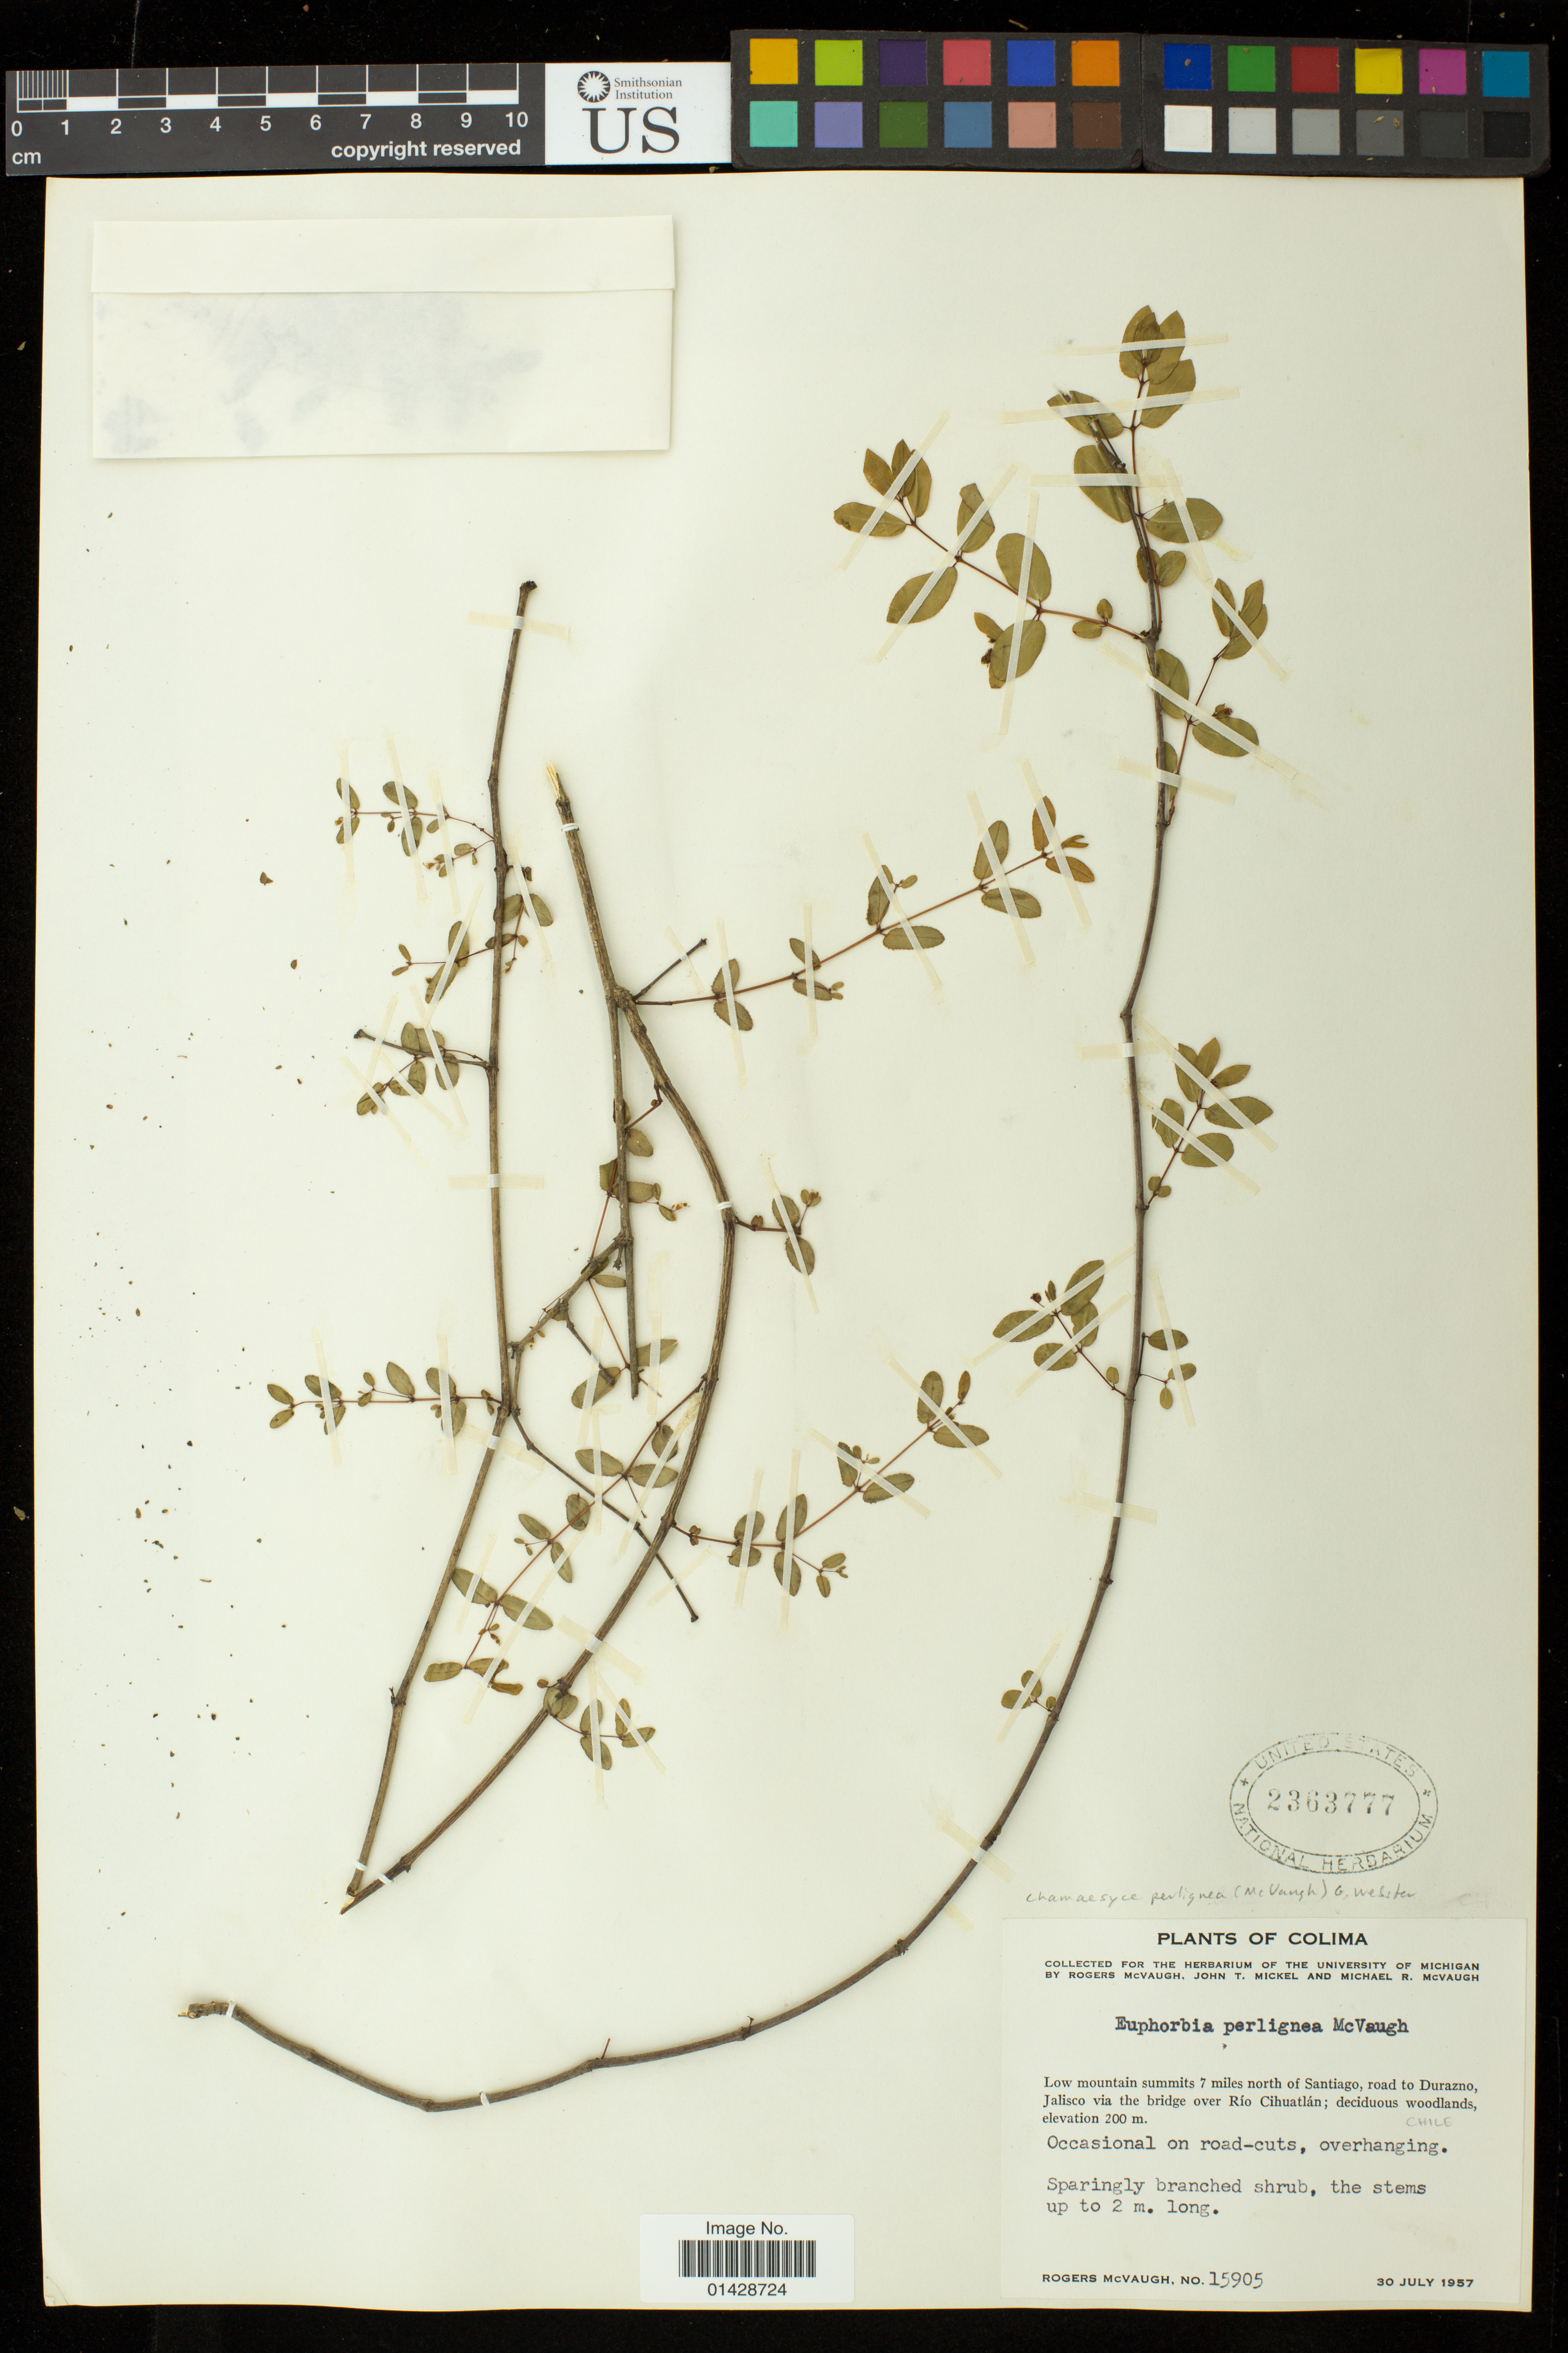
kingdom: Plantae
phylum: Tracheophyta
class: Magnoliopsida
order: Malpighiales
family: Euphorbiaceae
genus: Euphorbia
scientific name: Euphorbia perlignea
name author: McVaugh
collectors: R. McVaugh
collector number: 15905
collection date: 1957-07-30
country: Mexico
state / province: Colima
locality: Low mountain summits 7 miles north of Santiago, road to Durazno, Jalisco via the bridge over Rio Cihuatlan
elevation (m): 200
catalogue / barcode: US 2363777